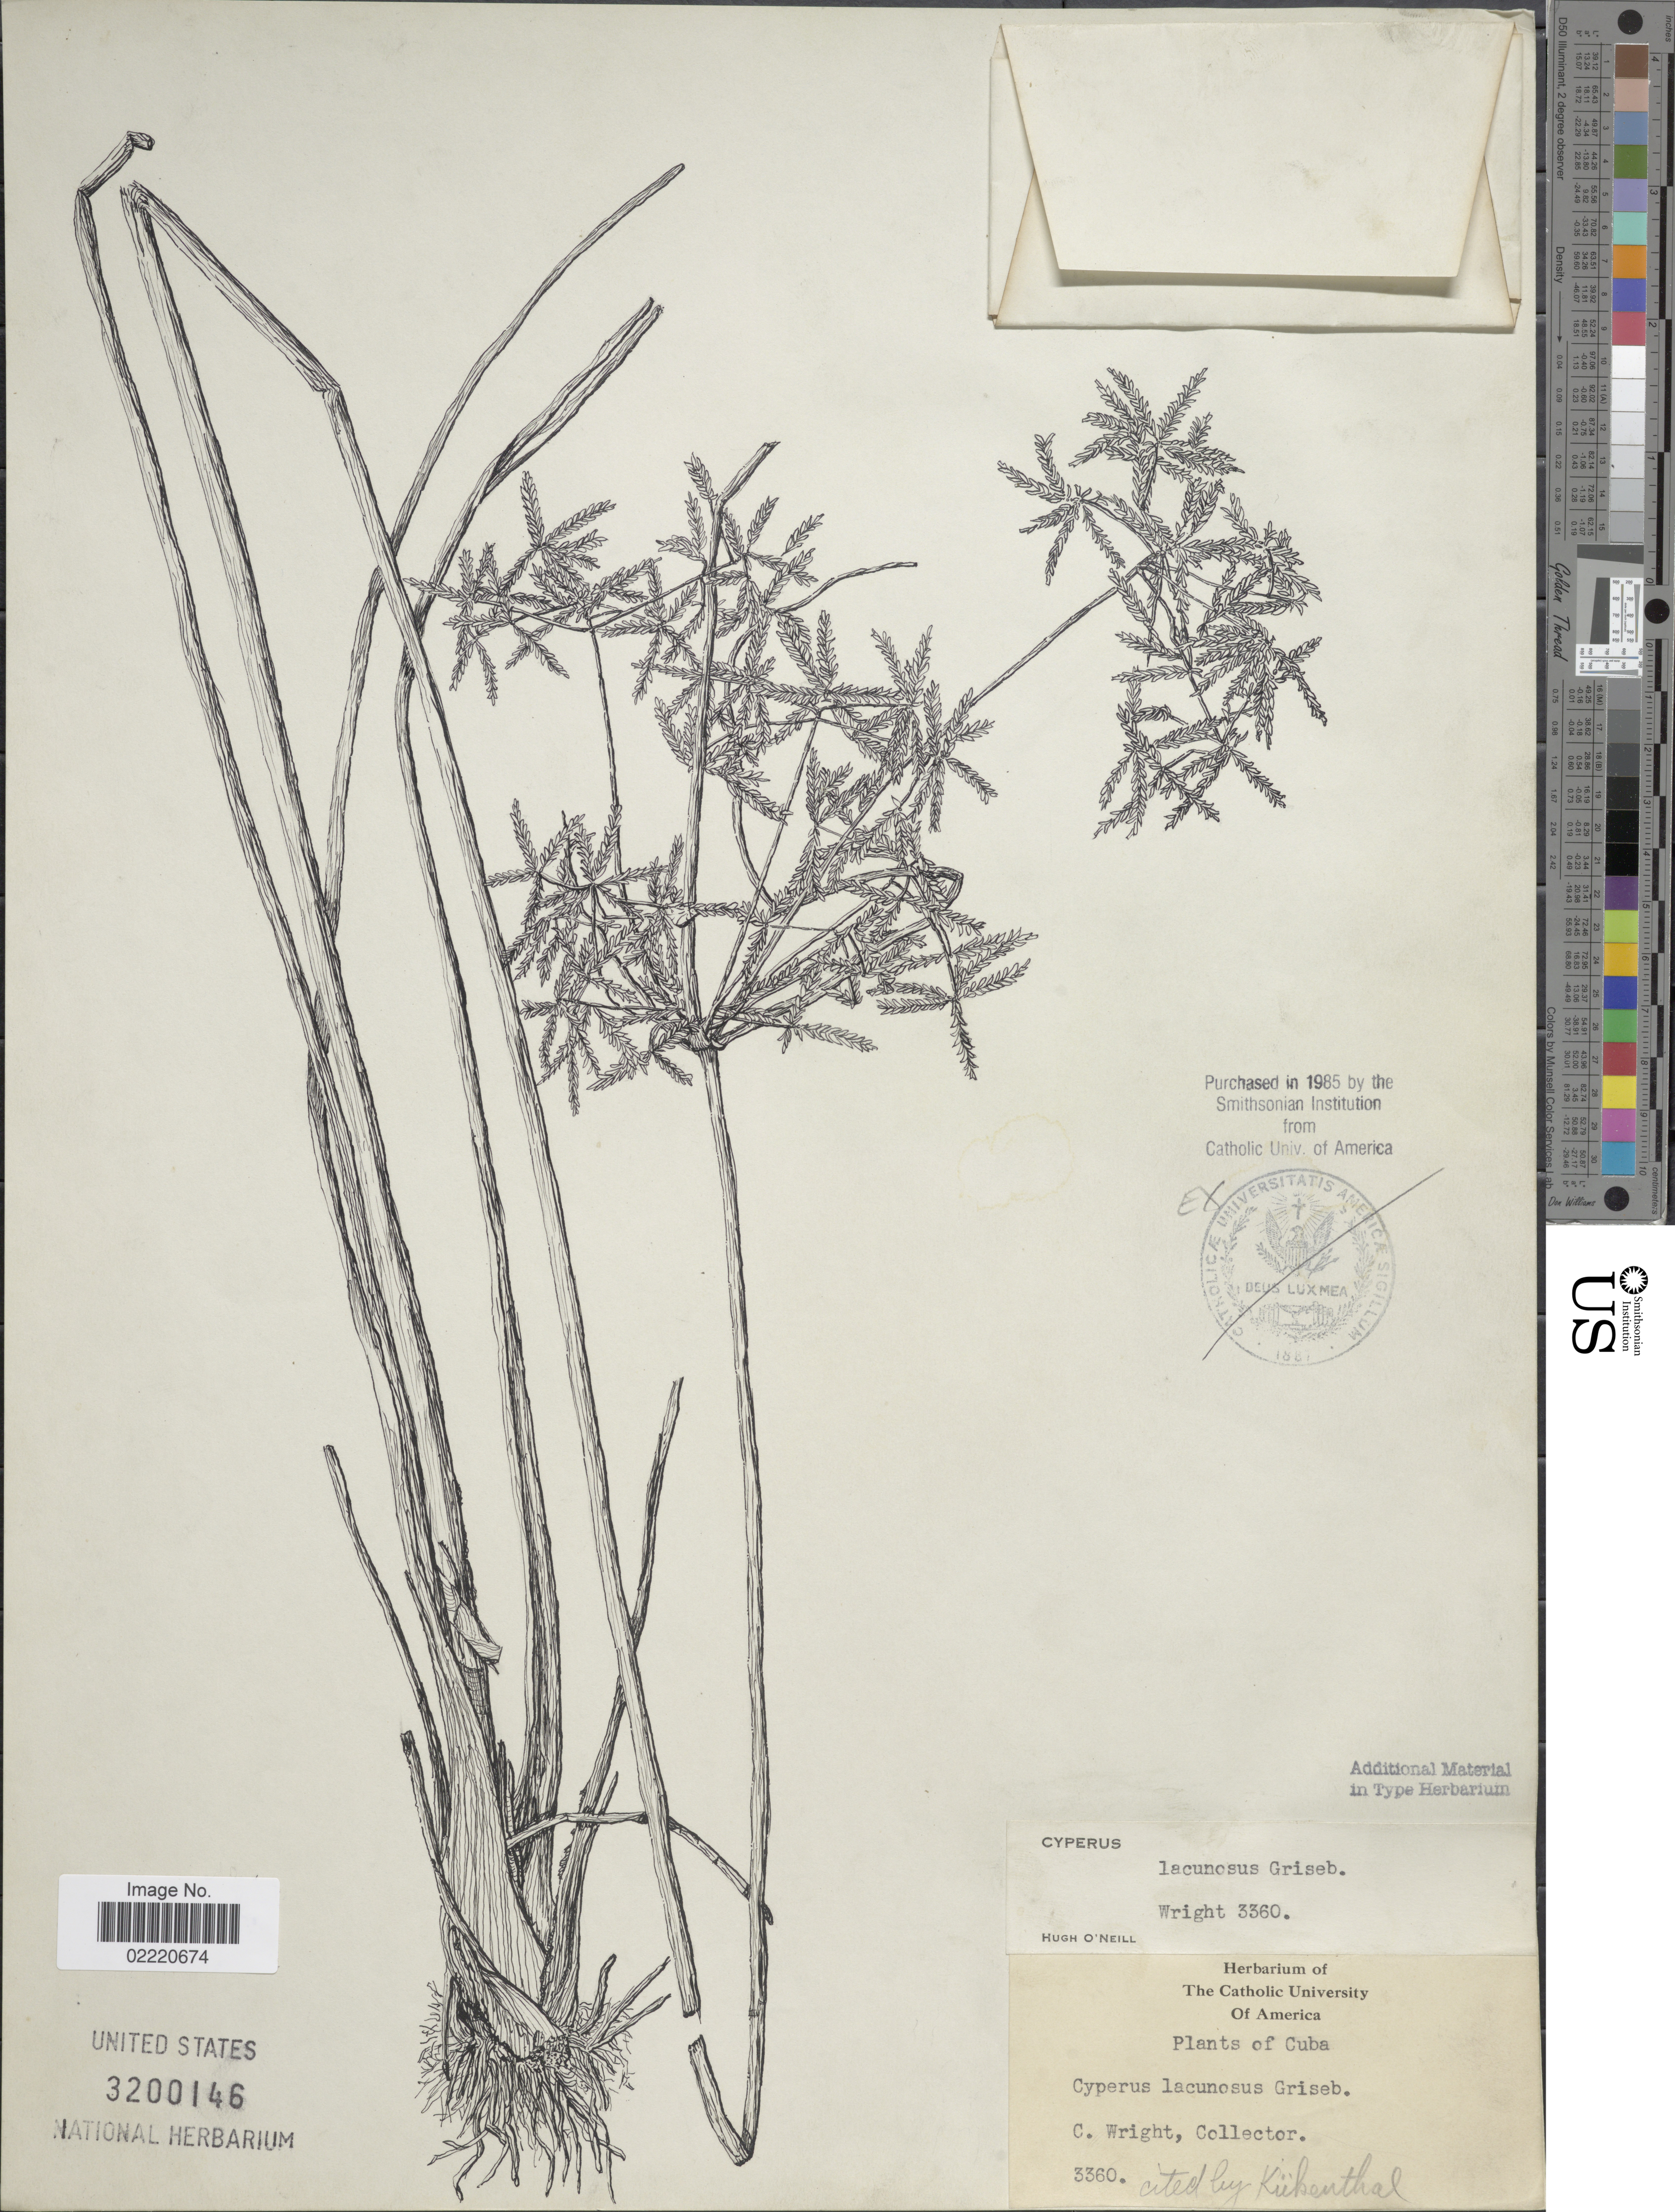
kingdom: Plantae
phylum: Tracheophyta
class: Liliopsida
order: Poales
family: Cyperaceae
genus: Cyperus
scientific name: Cyperus lacunosus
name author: Griseb.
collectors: C. Wright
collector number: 3360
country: Cuba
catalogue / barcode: US 3200146